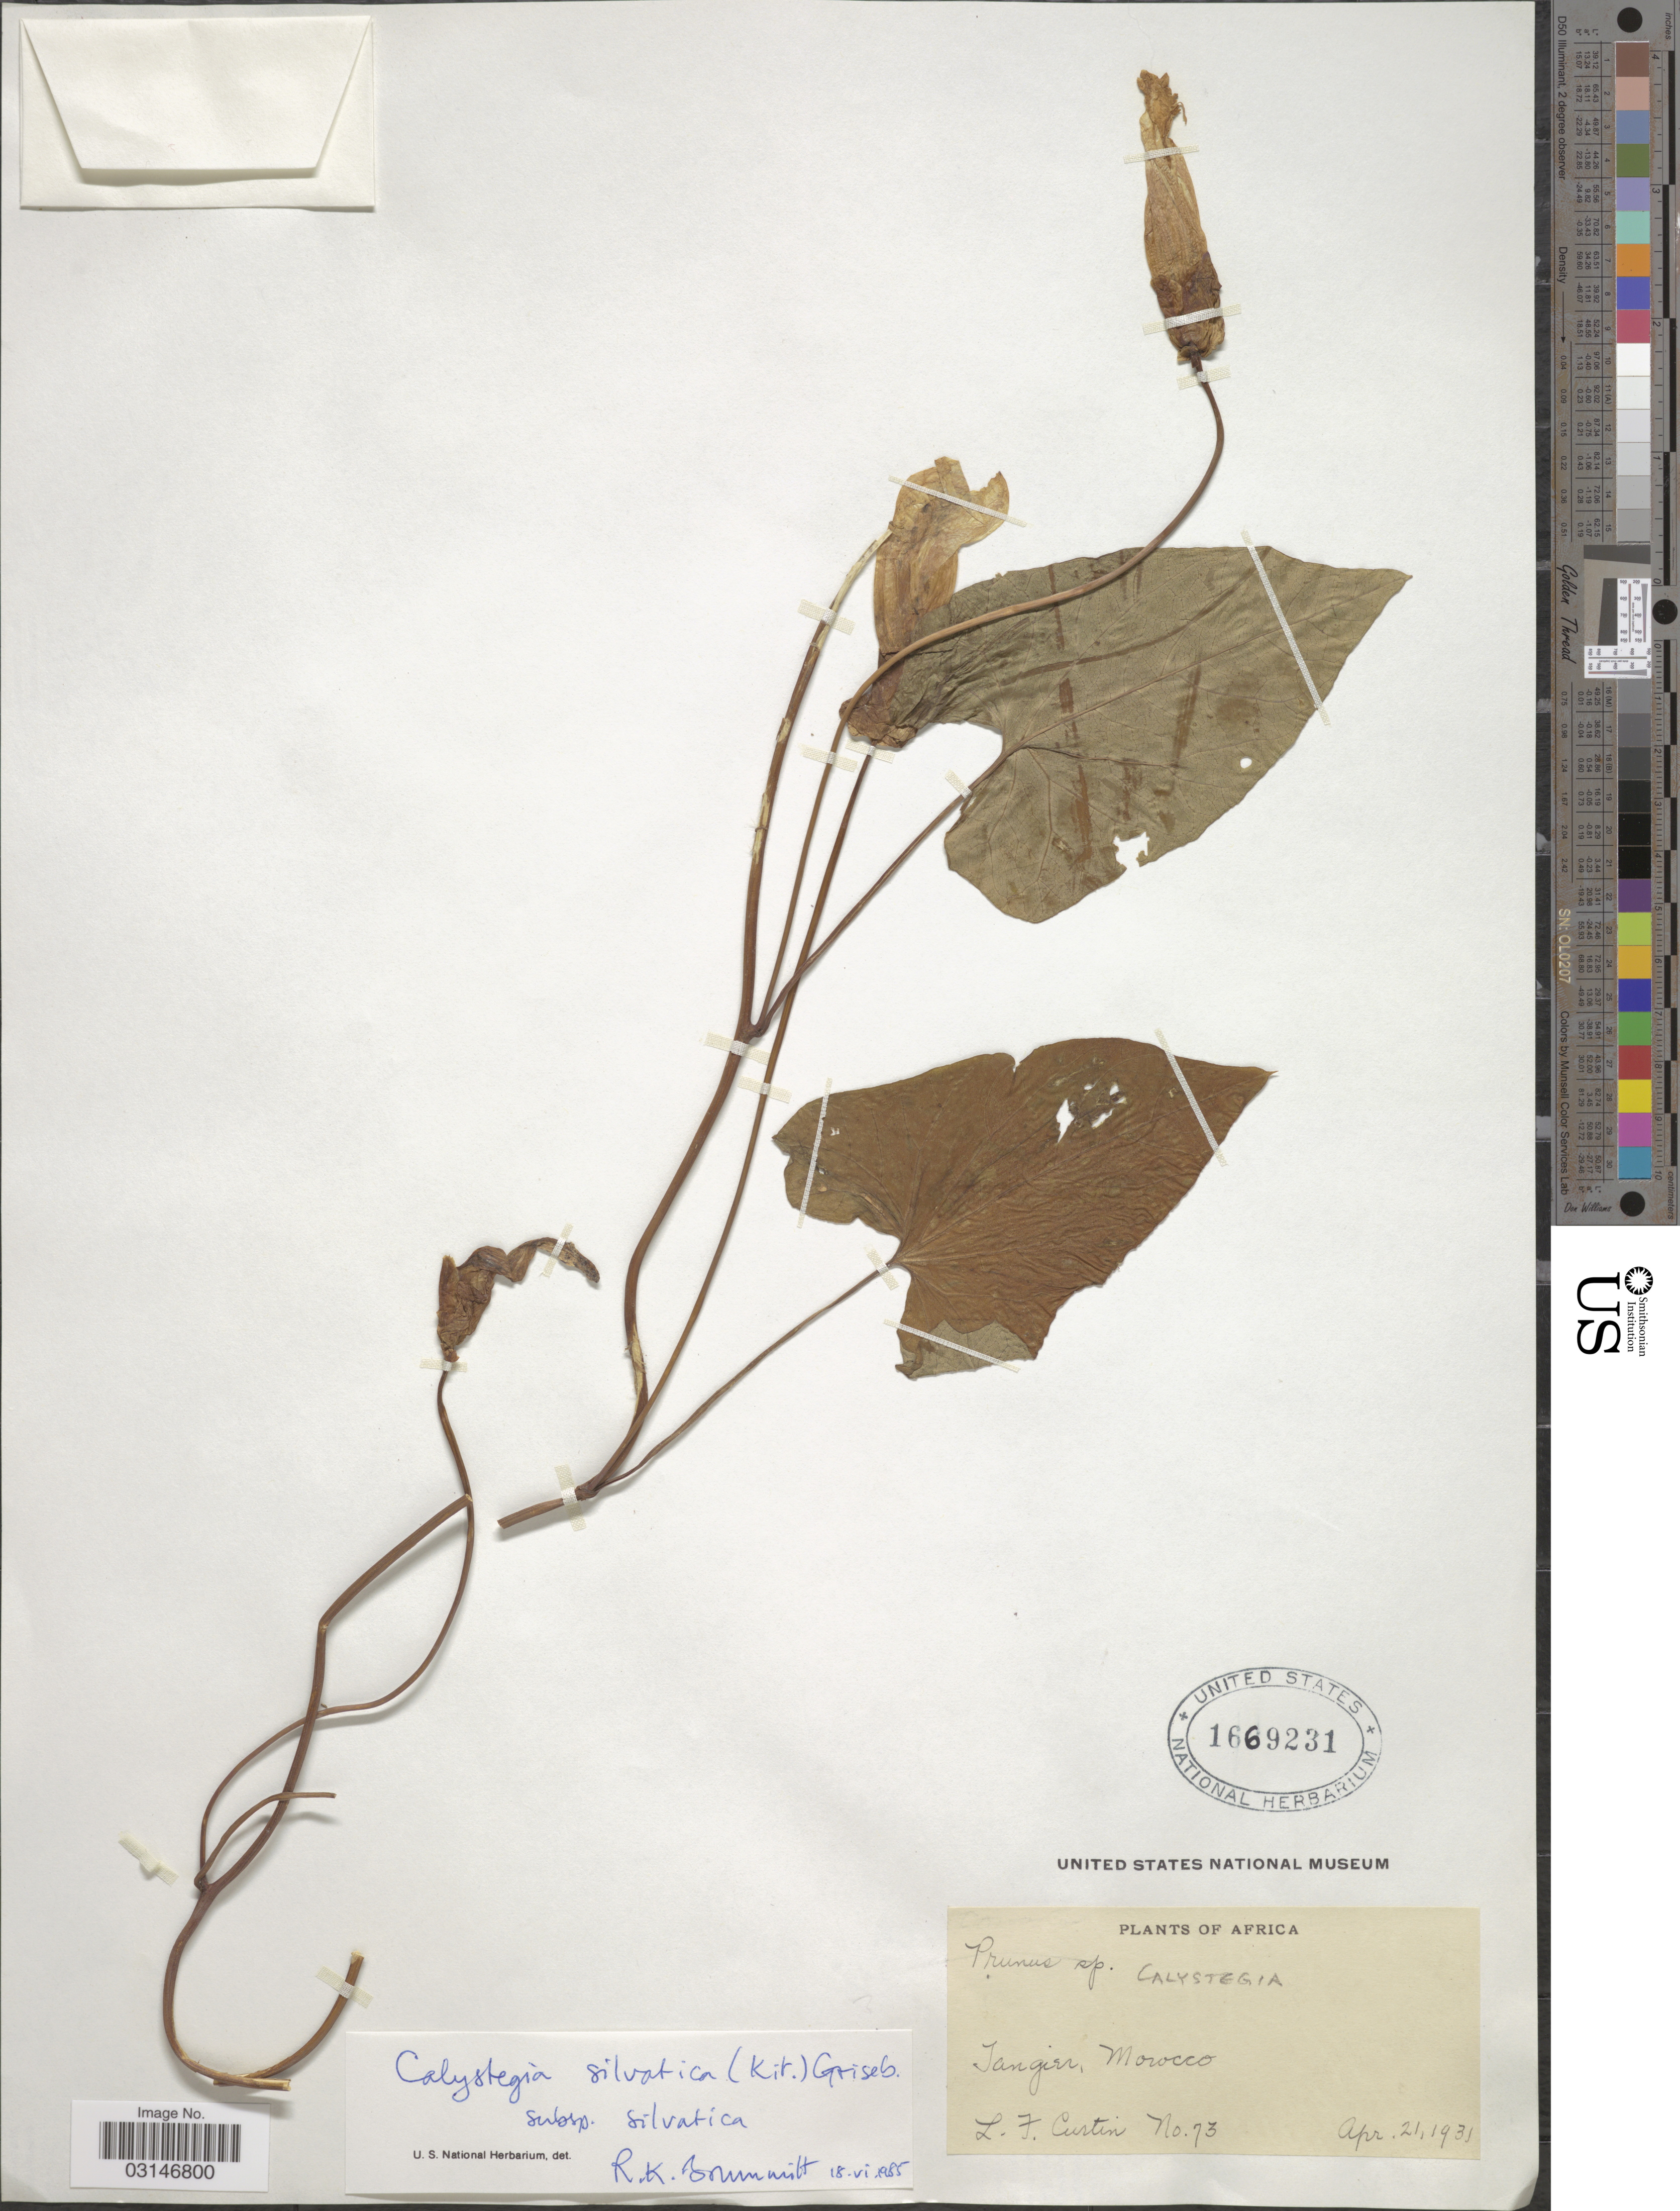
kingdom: Plantae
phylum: Tracheophyta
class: Magnoliopsida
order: Solanales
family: Convolvulaceae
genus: Calystegia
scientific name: Calystegia silvatica subsp. silvatica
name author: (Kit.) Griseb.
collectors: L. Curtin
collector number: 73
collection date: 1931-04-21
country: Morocco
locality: Tangier.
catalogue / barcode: US 1669231